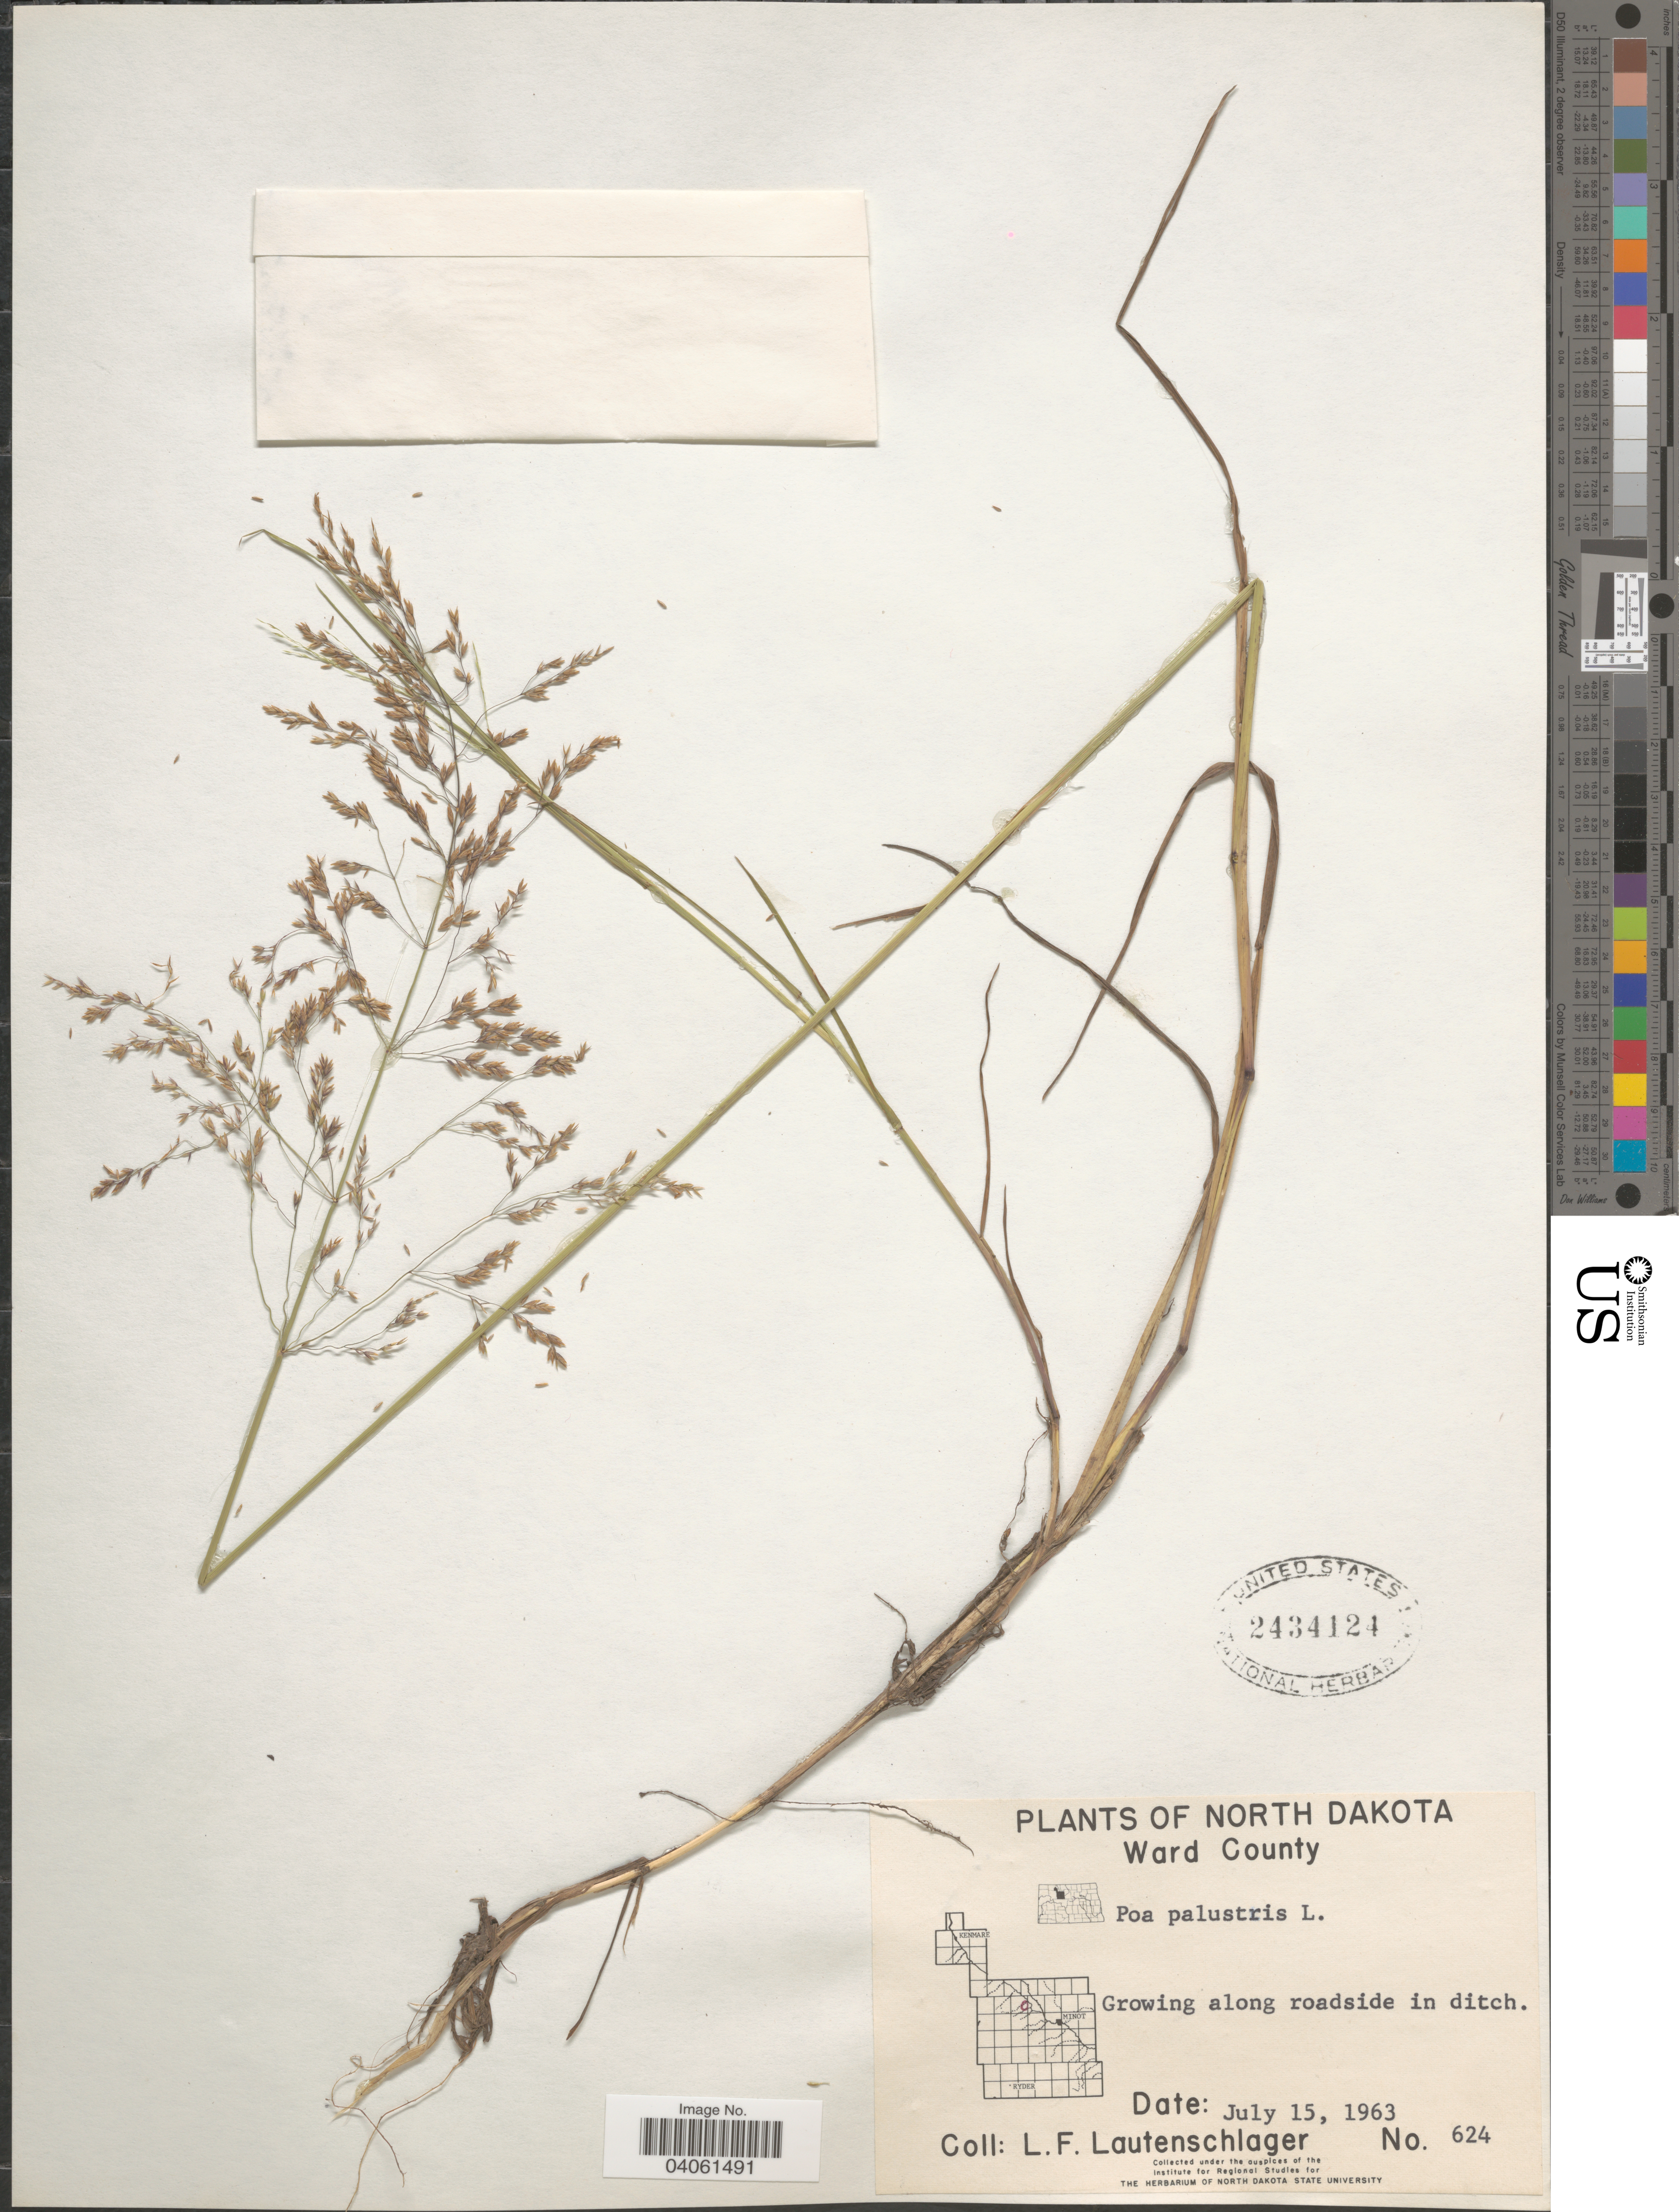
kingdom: Plantae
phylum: Tracheophyta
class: Liliopsida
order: Poales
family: Poaceae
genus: Poa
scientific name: Poa palustris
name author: L.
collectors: L. Lautenschlager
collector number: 624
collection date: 1963-07-15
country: United States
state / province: North Dakota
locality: Ward County. Along roadside in ditch.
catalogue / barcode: US 2434124